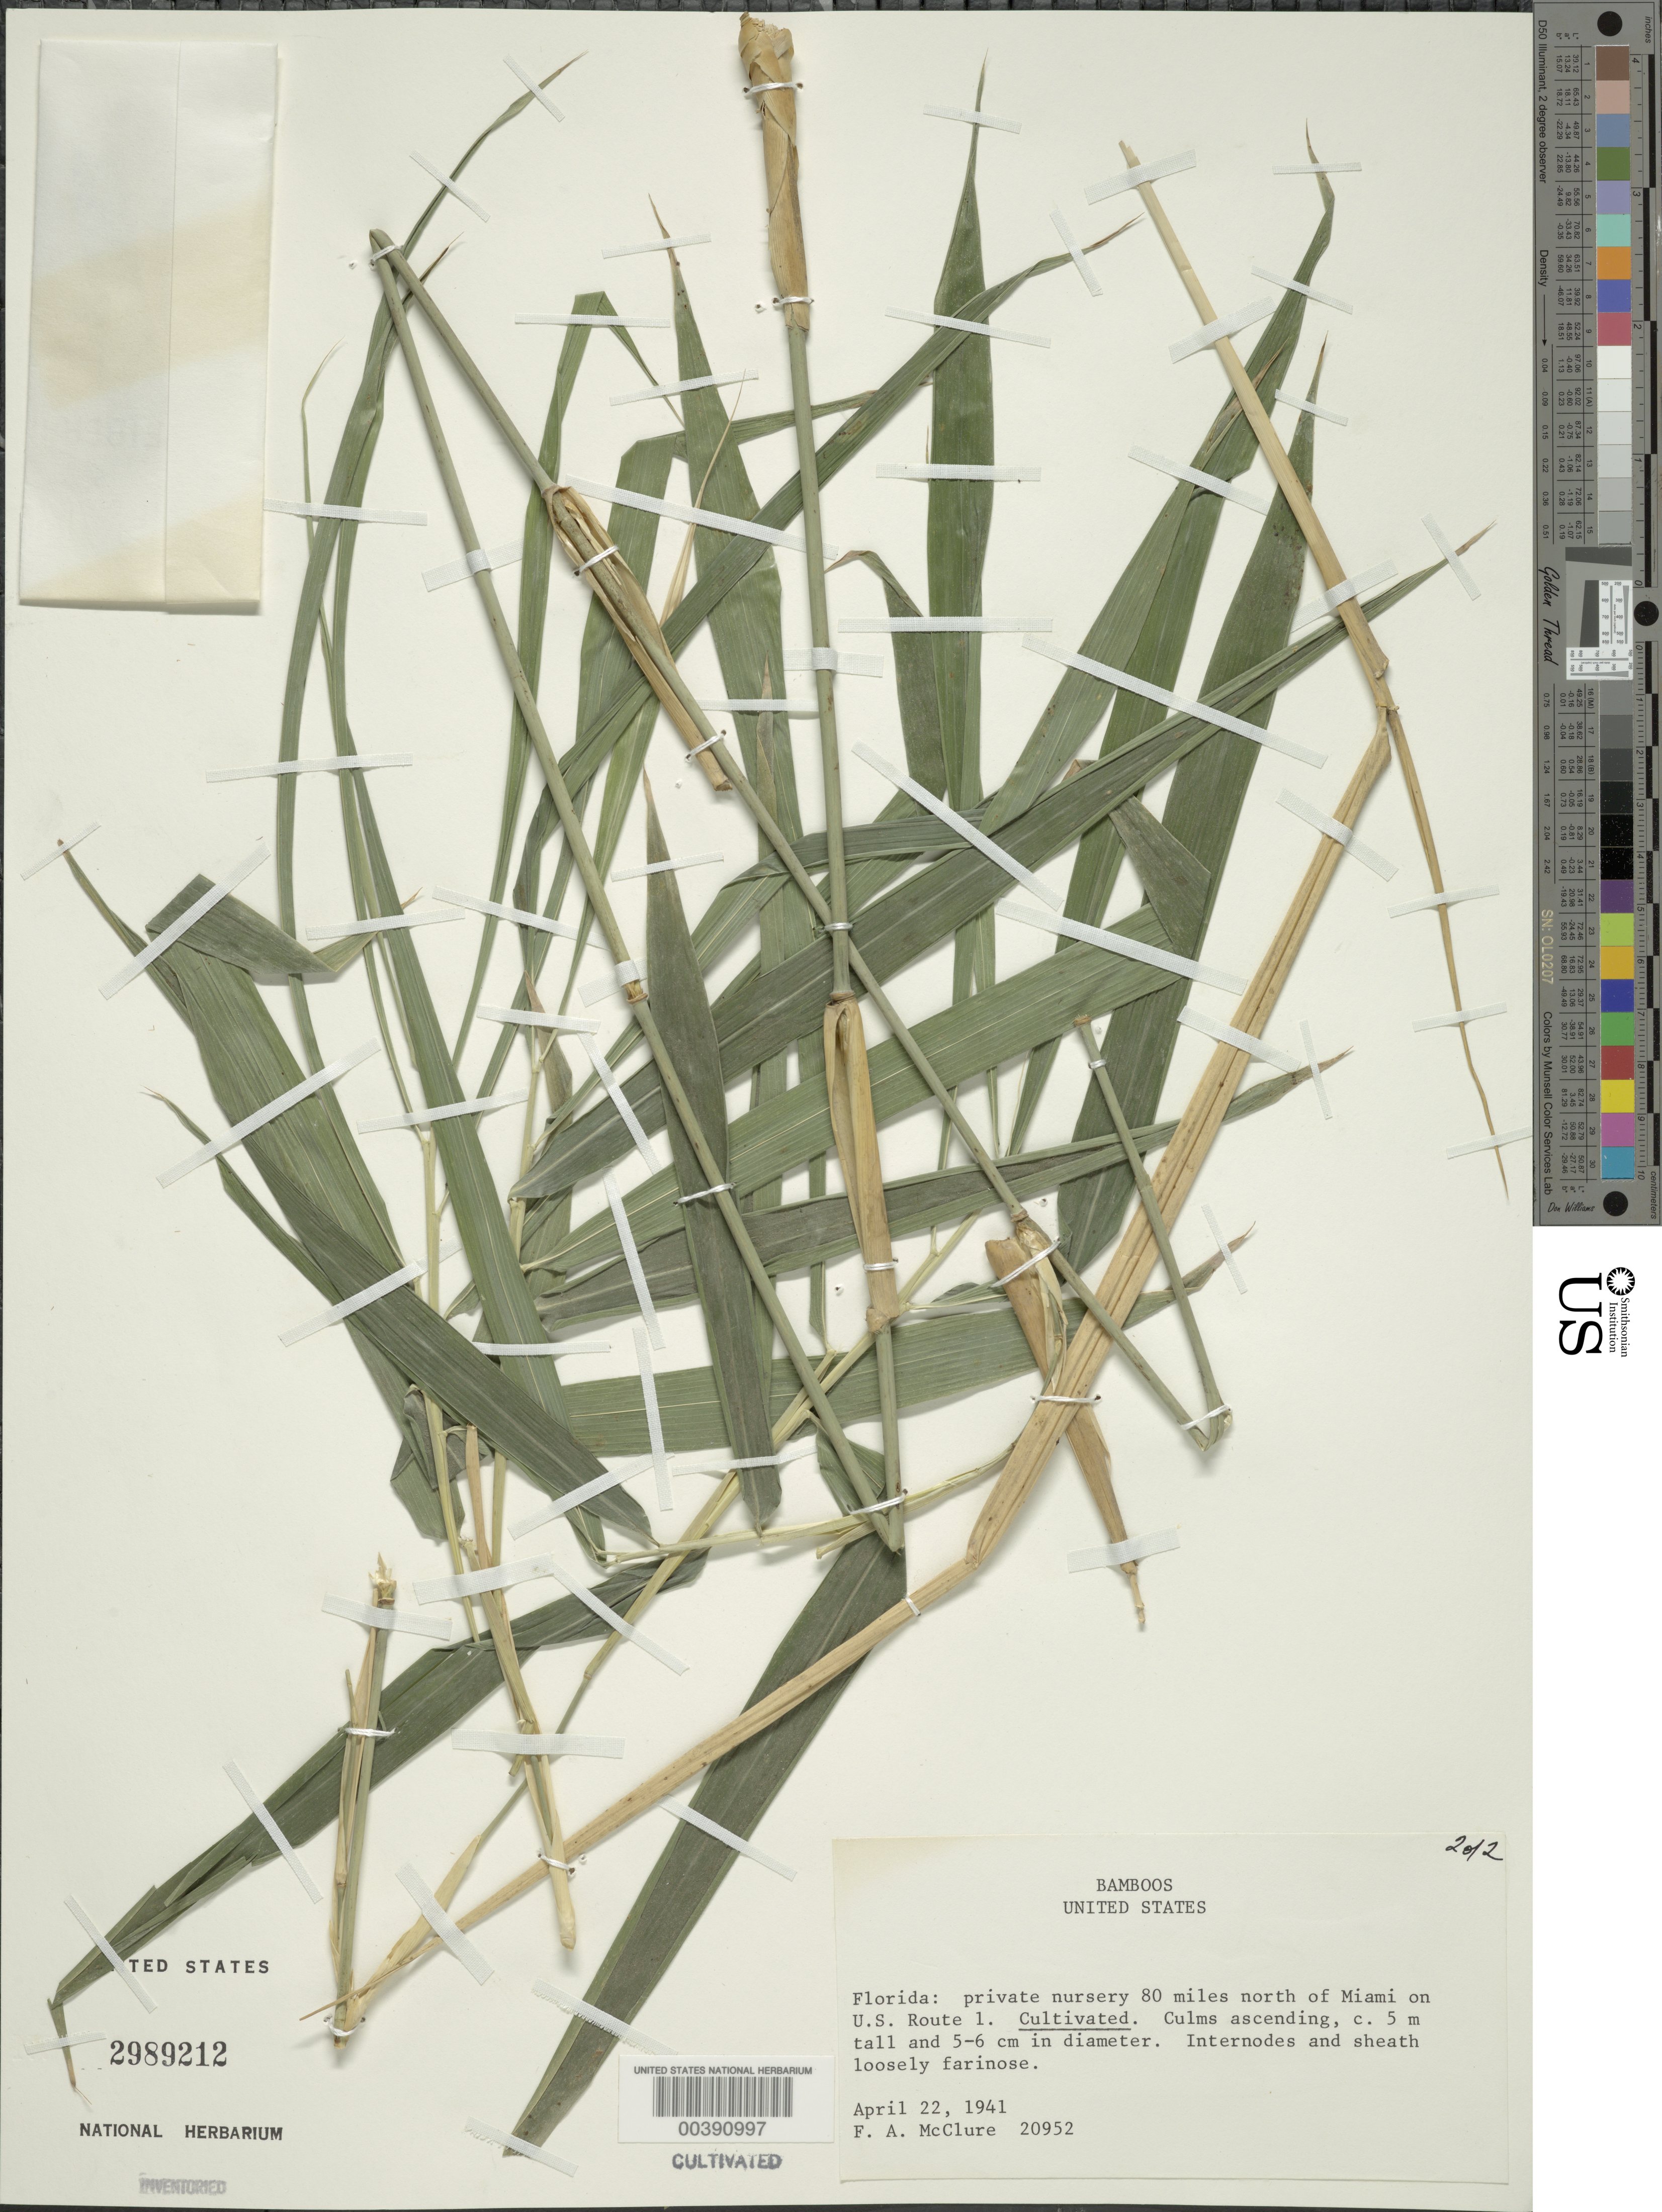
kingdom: Plantae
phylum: Tracheophyta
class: Liliopsida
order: Poales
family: Poaceae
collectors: F. A. McClure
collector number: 20952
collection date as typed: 22 Apr 1941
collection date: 1941-04-22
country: United States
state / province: Florida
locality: Nursery, us route 1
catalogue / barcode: US 2989212